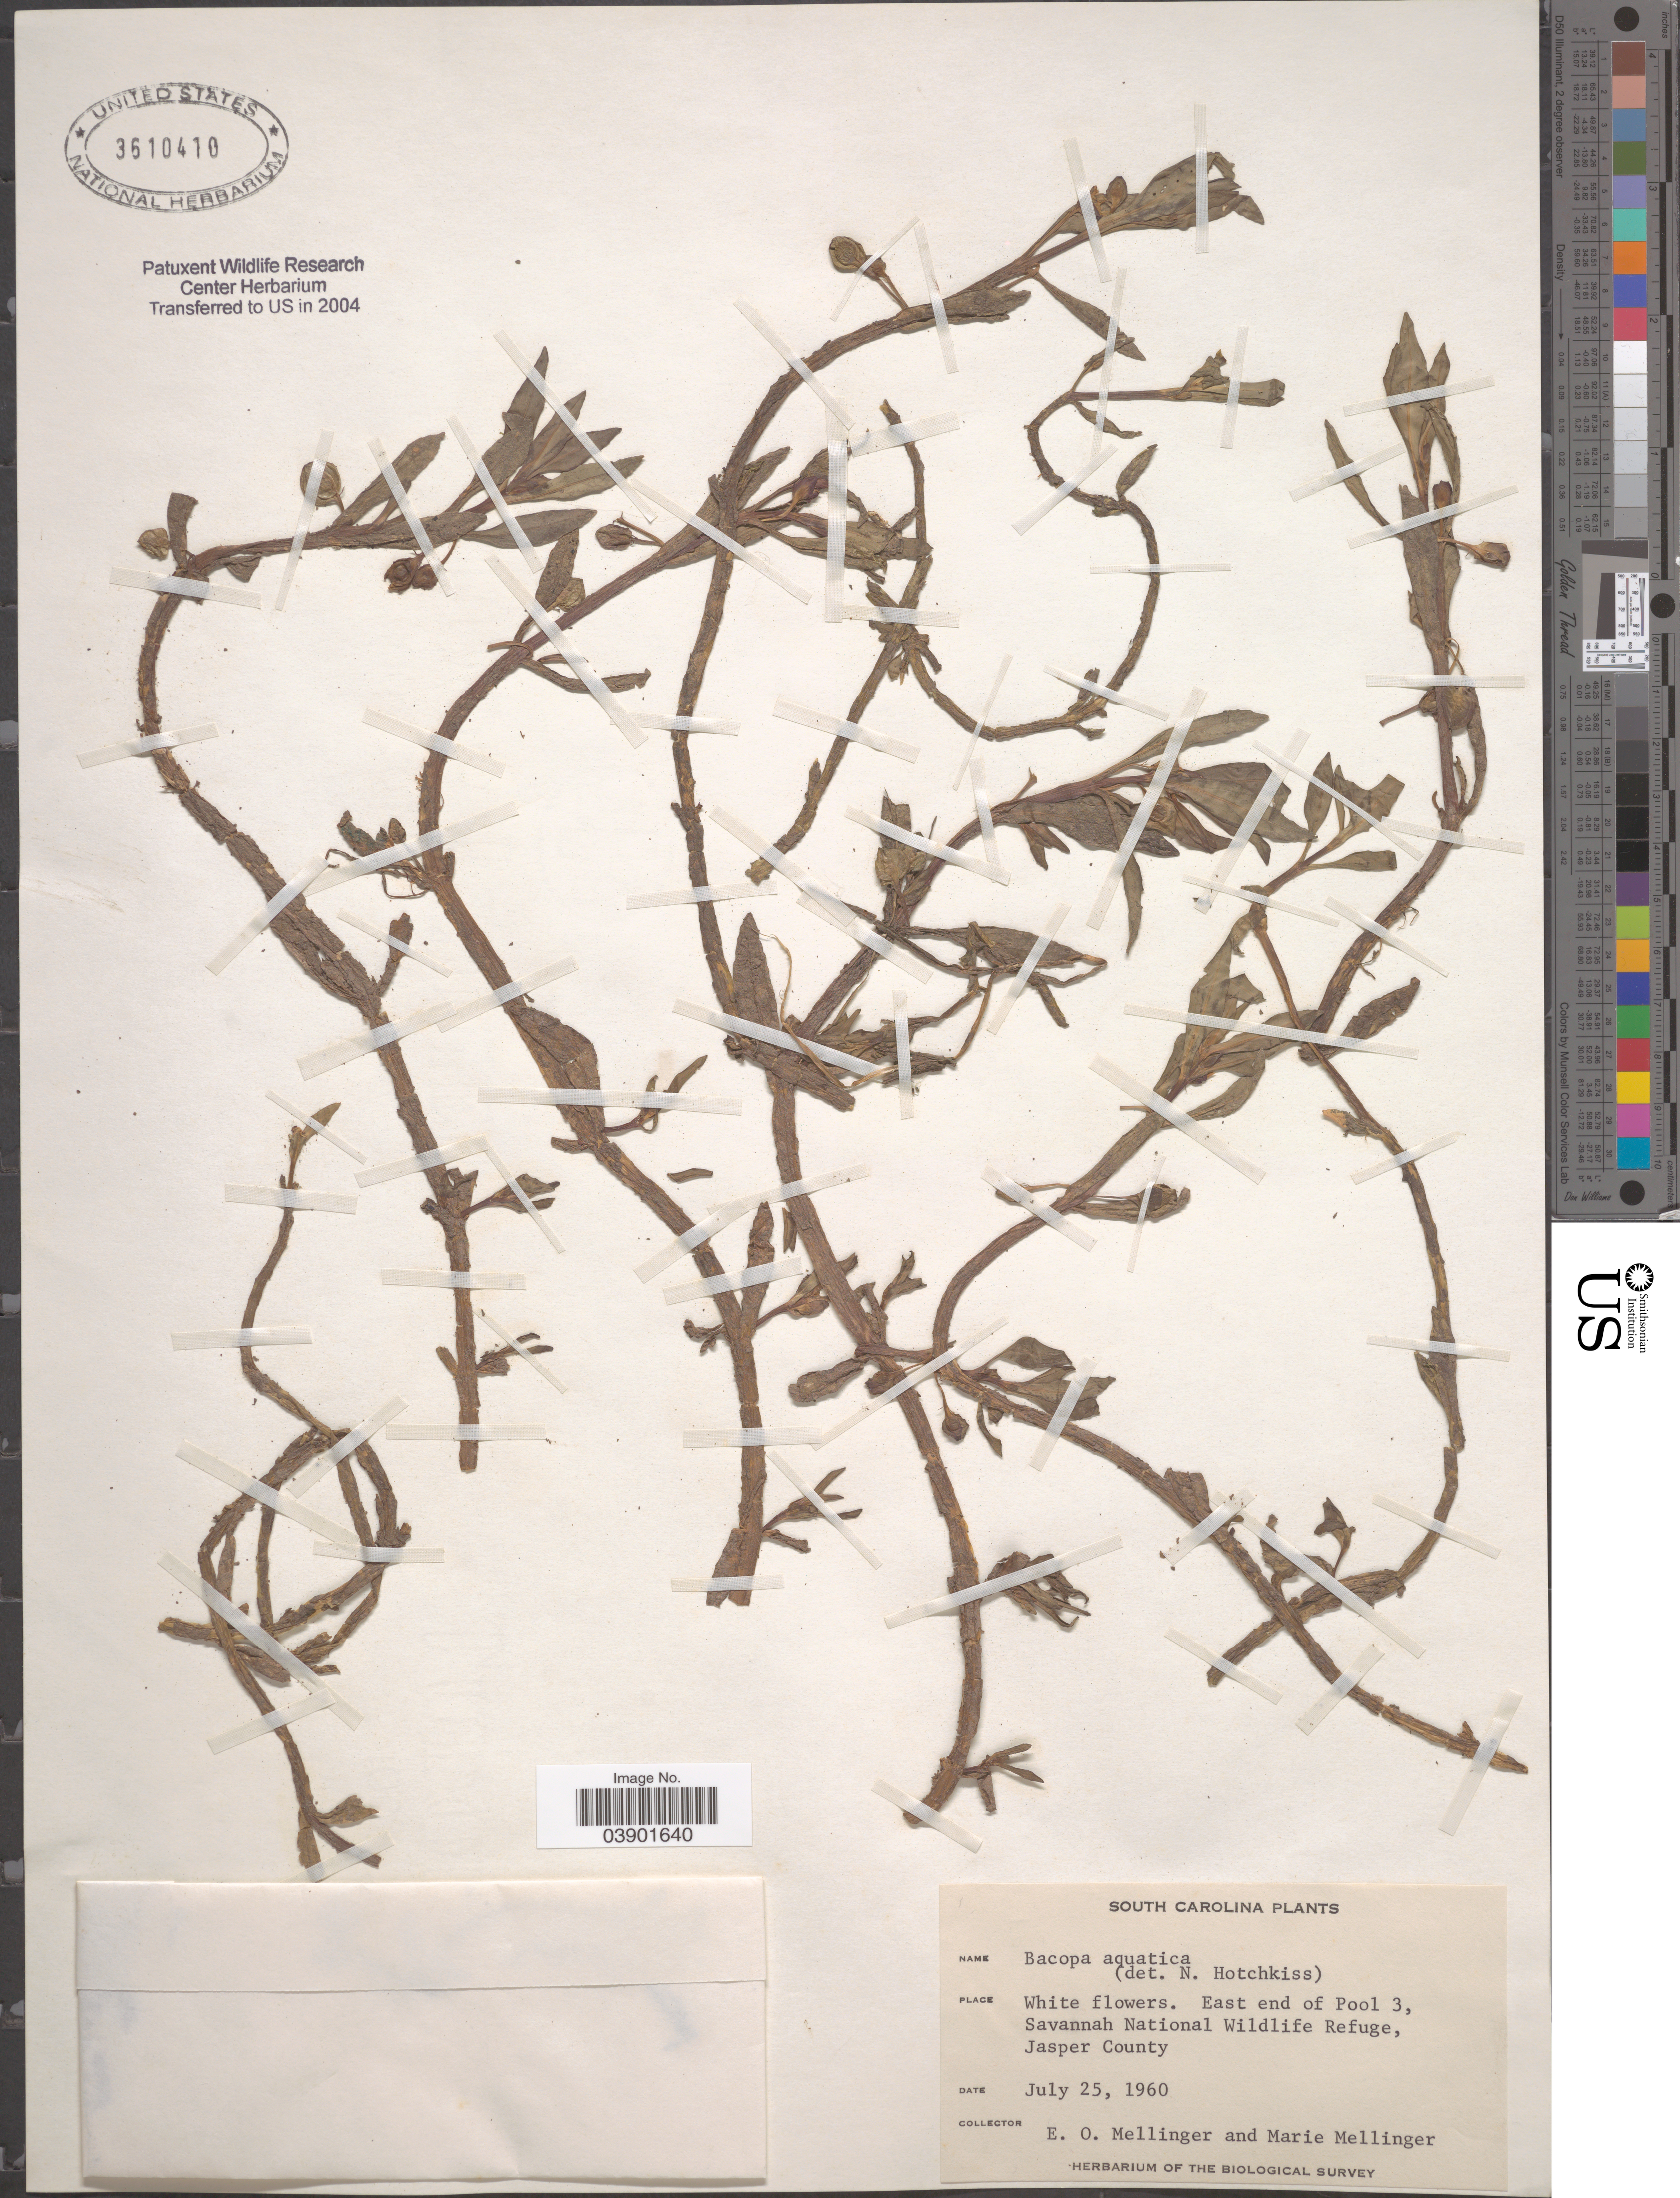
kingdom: Plantae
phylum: Tracheophyta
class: Magnoliopsida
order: Lamiales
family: Plantaginaceae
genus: Bacopa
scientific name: Bacopa aquatica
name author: Aubl.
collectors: E. Mellinger & M. Mellinger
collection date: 1960-07-25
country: United States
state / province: South Carolina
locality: East end of Pool 3, Savannah National Wildlife Refuge, Jasper County.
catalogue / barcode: US 3610410